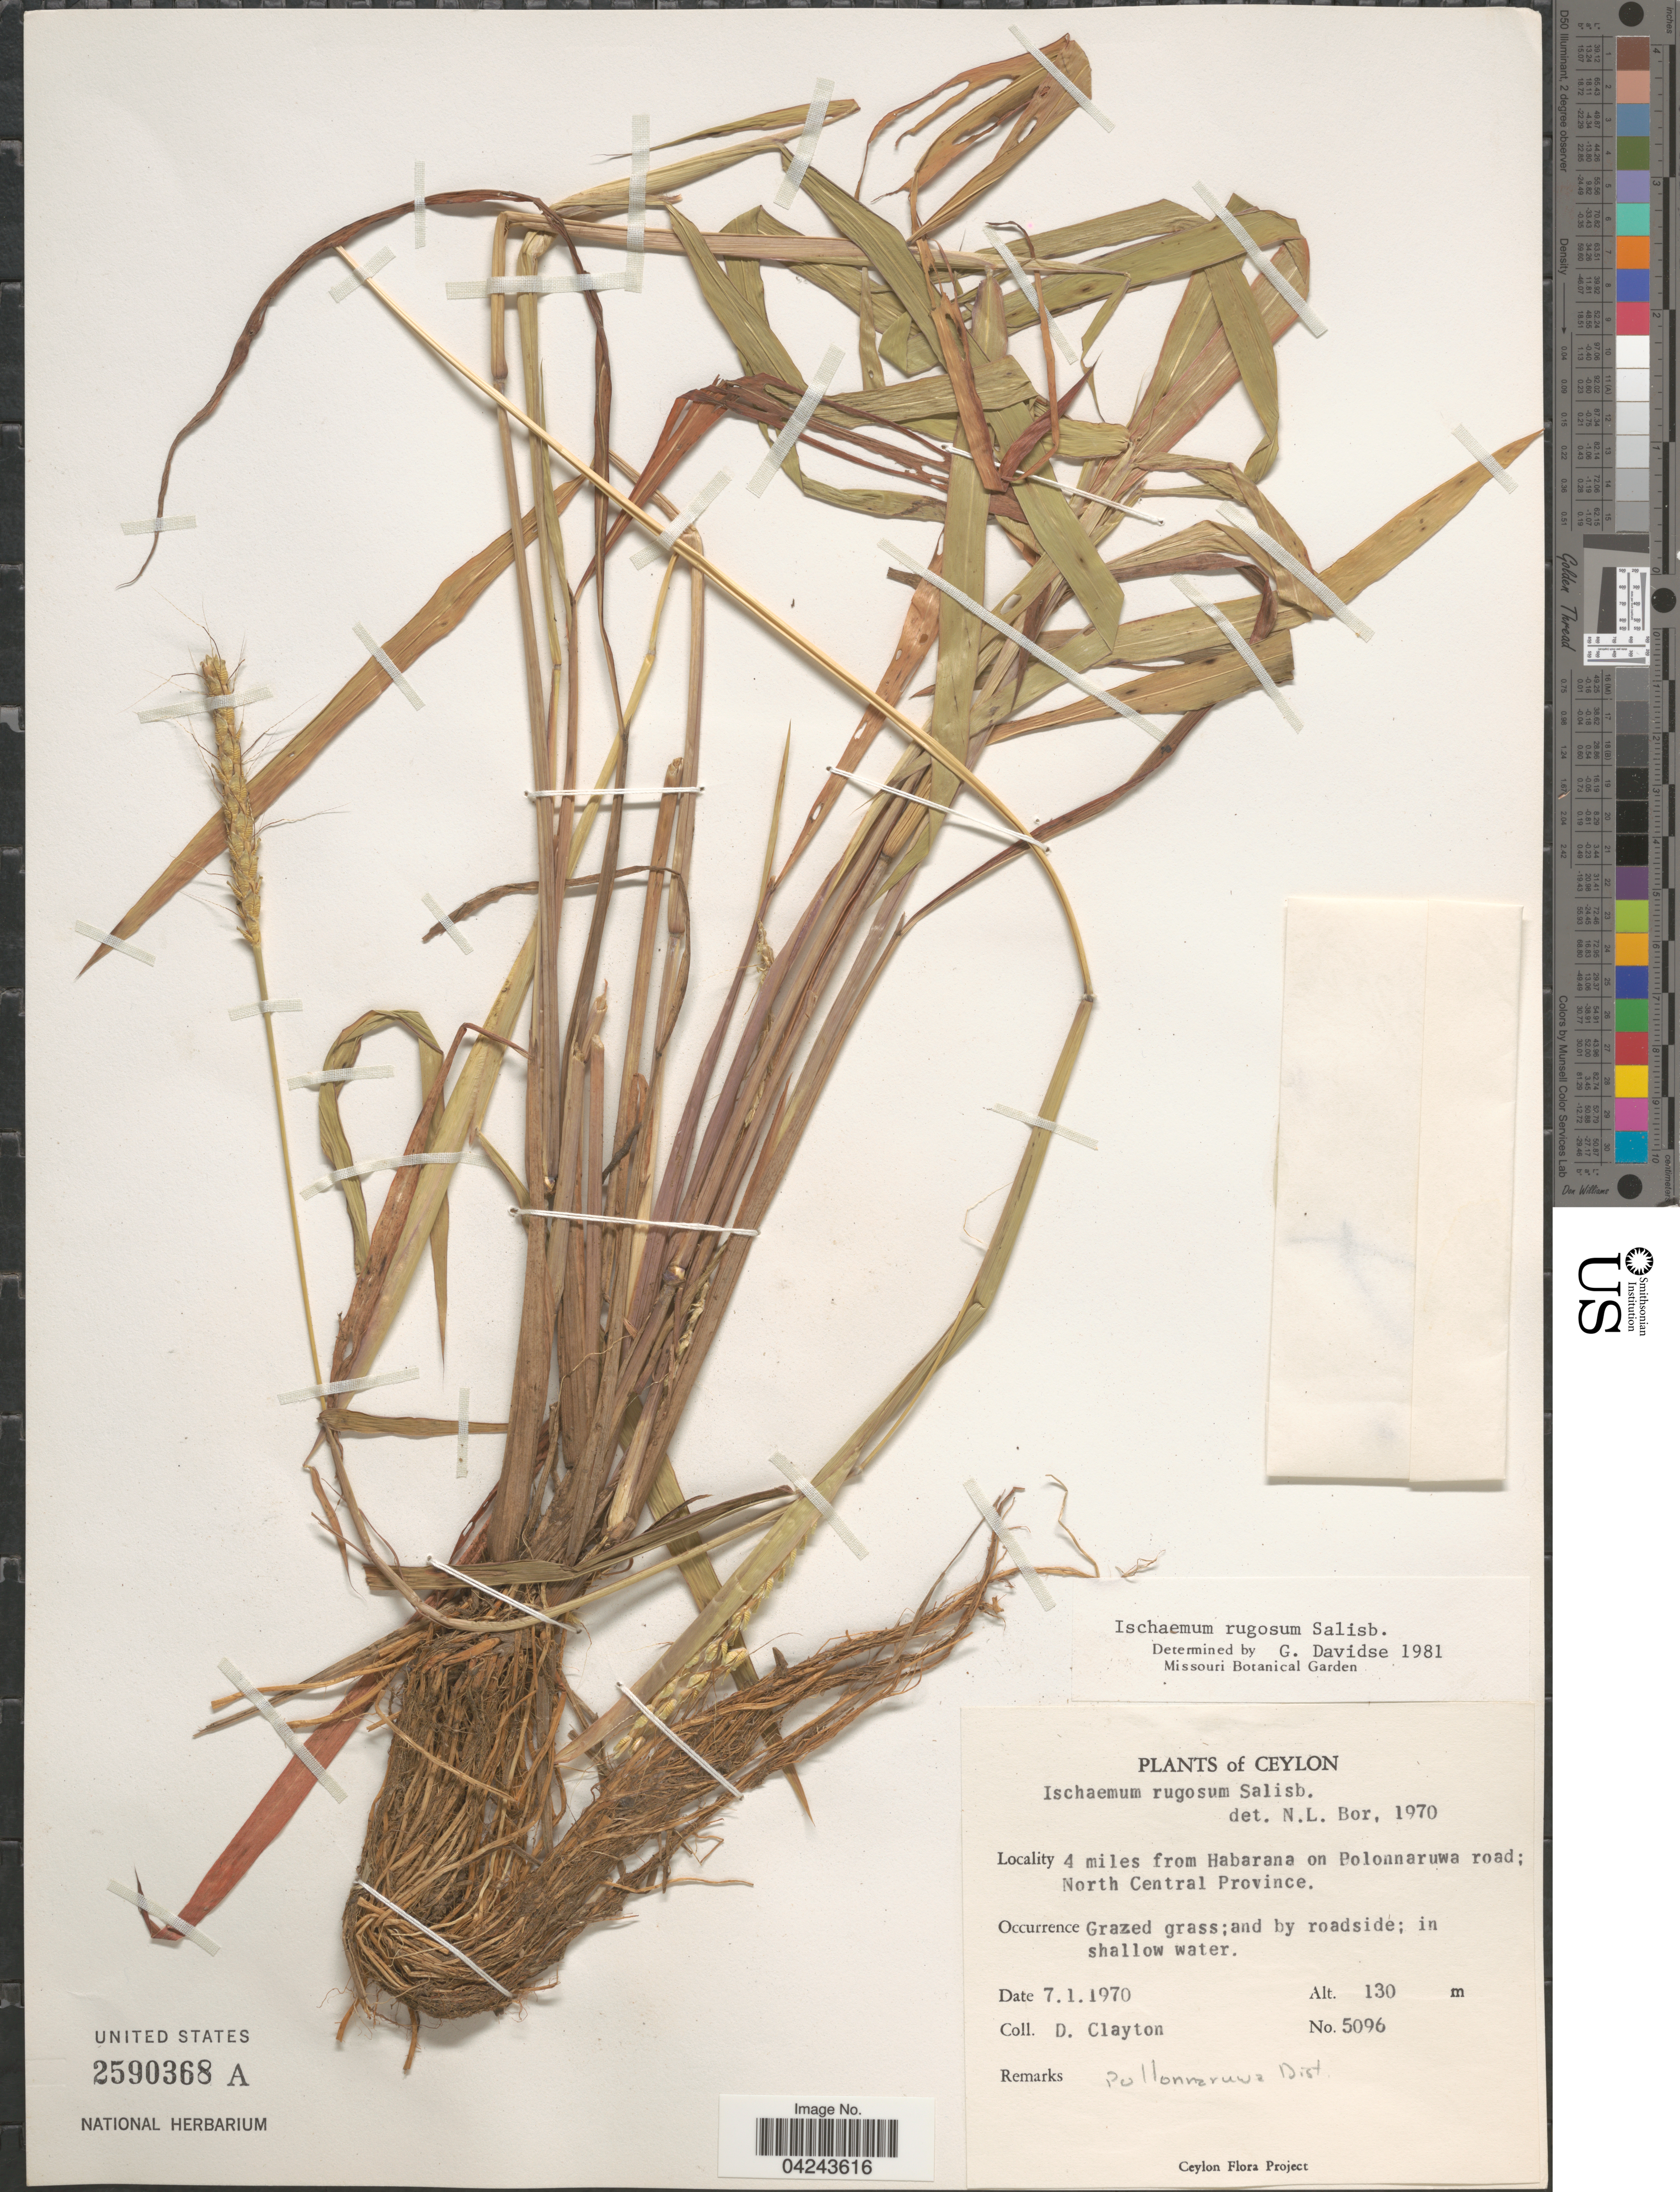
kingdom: Plantae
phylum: Tracheophyta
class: Liliopsida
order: Poales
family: Poaceae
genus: Ischaemum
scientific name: Ischaemum rugosum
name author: Salisb.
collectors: D. Clayton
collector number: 5096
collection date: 1970-01-07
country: Sri Lanka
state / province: North Central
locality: Ceylon. 4 miles from Habarana on Polonaruwa road.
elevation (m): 130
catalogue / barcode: US 2590368A